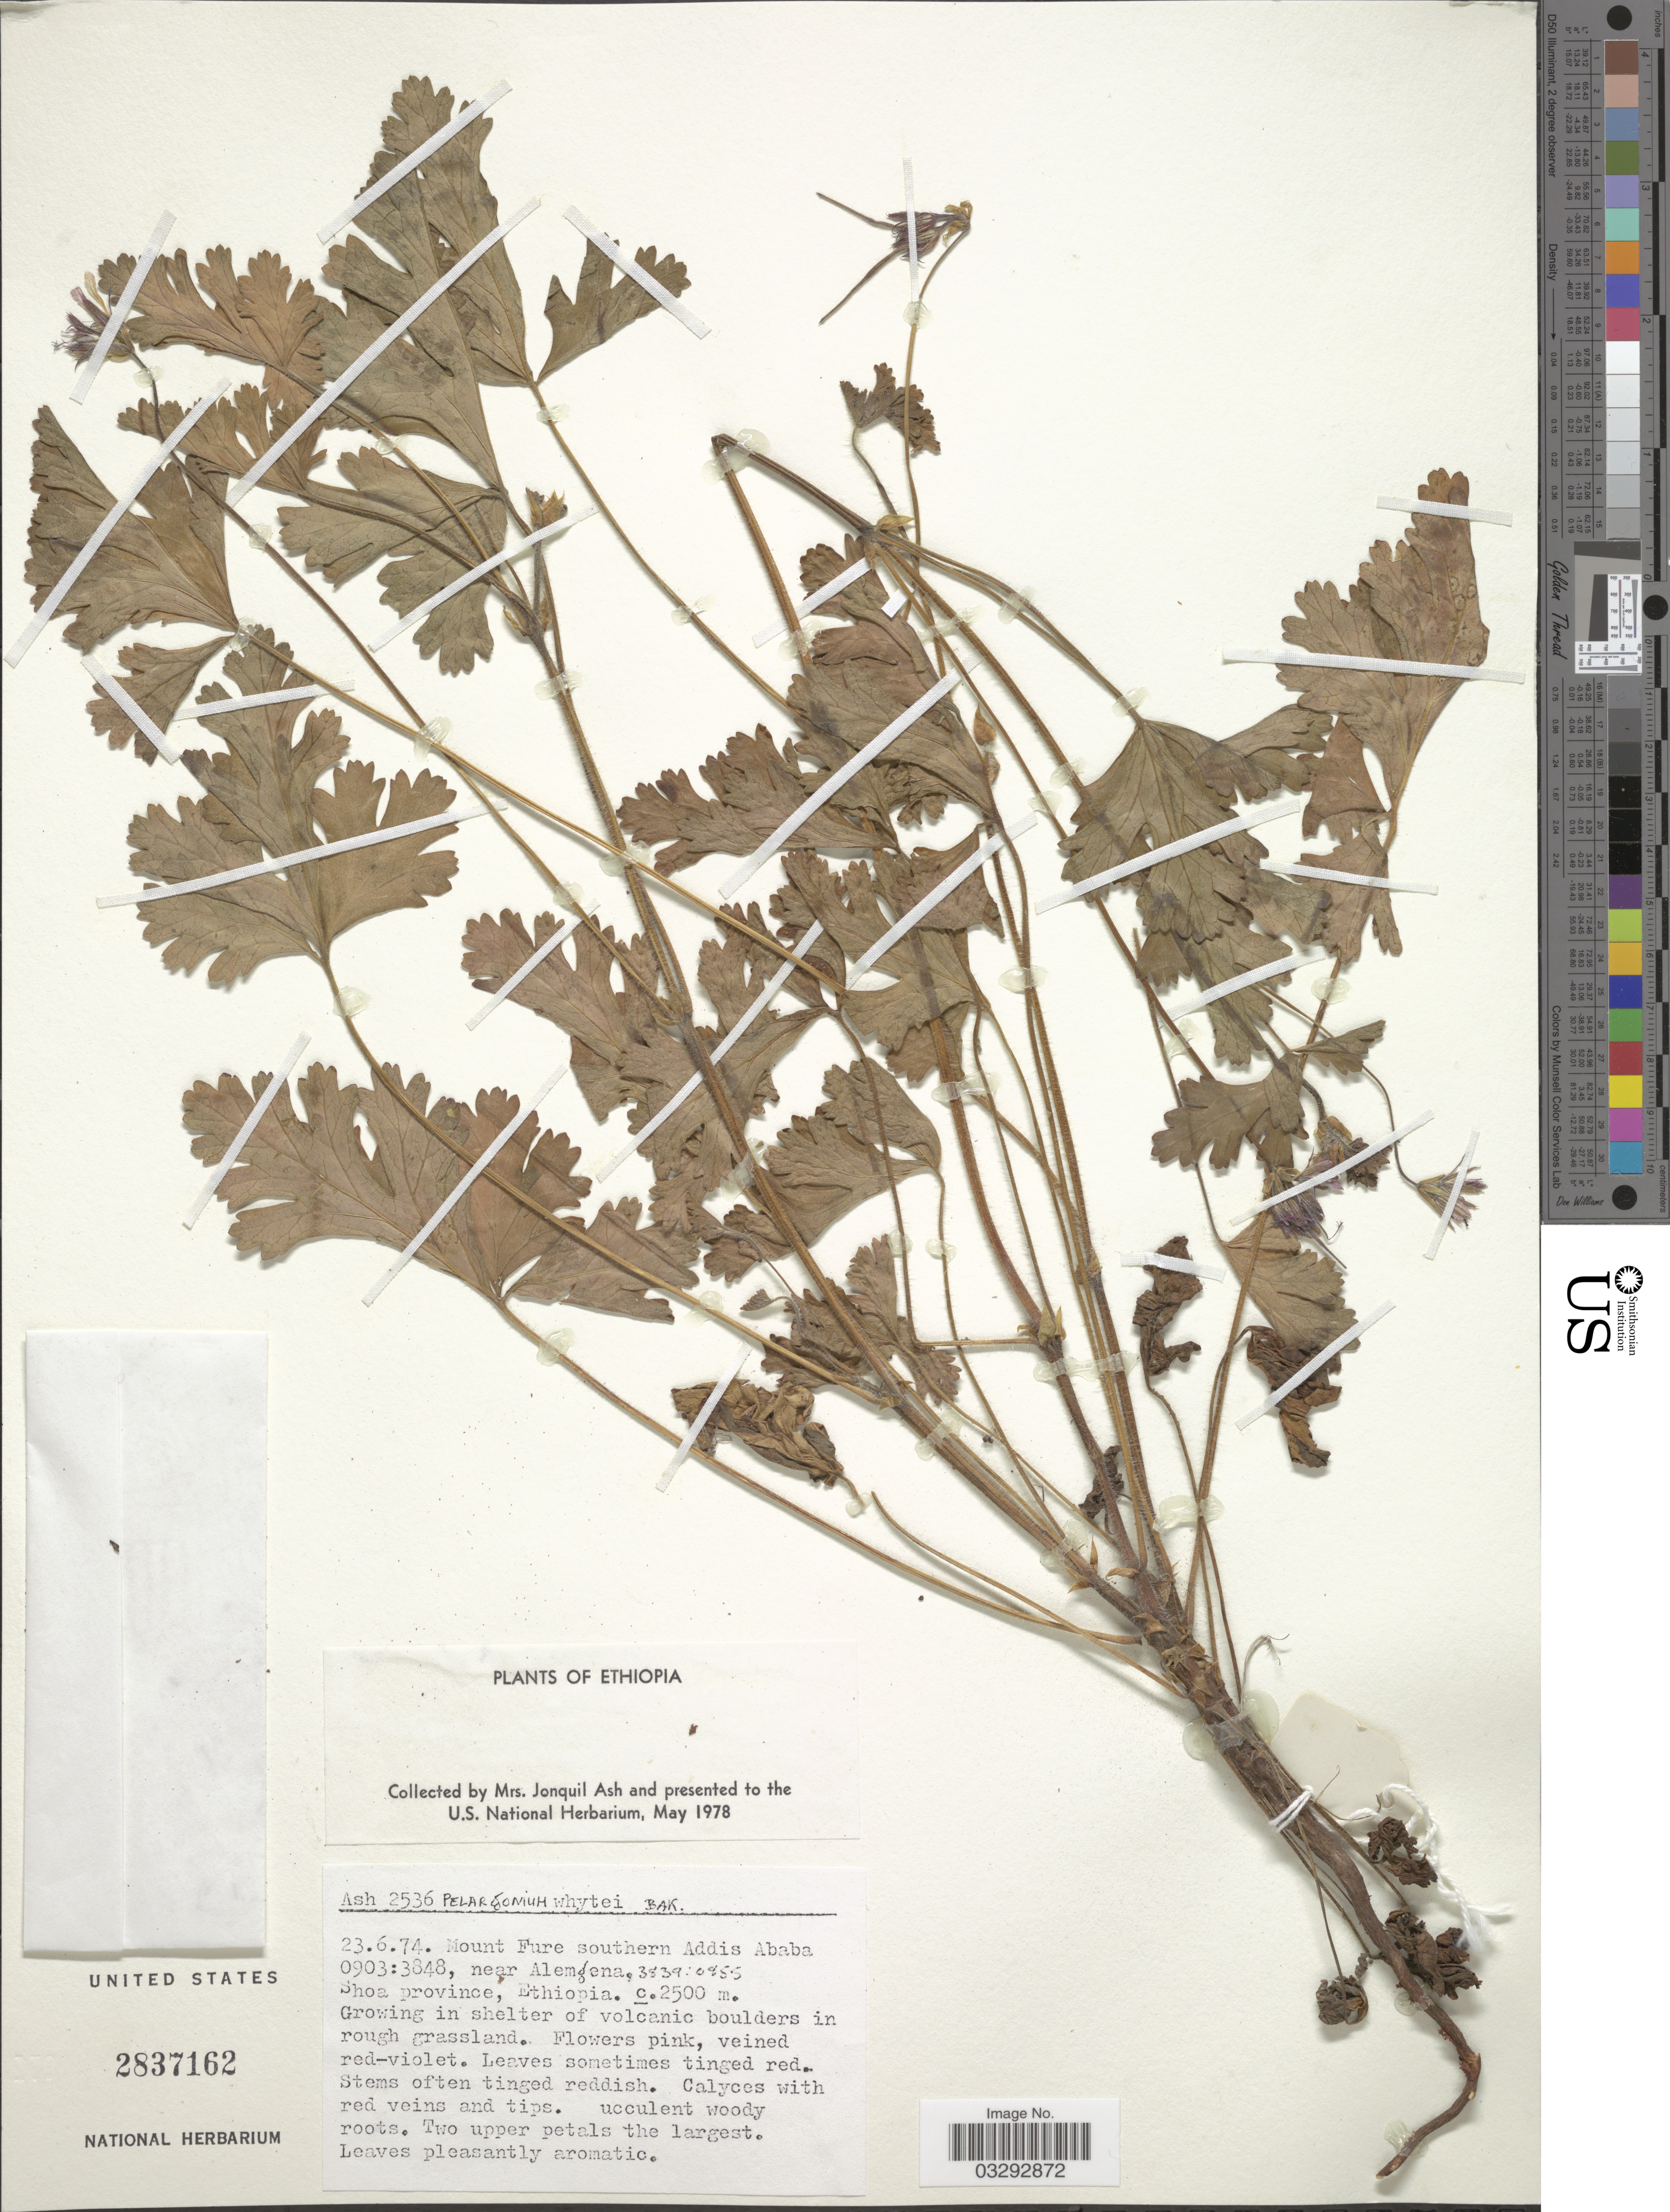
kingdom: Plantae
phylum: Tracheophyta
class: Magnoliopsida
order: Geraniales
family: Geraniaceae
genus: Pelargonium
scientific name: Pelargonium whytei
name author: Baker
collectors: J. Ash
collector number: Ash2536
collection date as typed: Transcribed d/m/y: 23/6/74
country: Ethiopia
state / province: Addis Ababa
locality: Mount Fure southern Addis Ababa 0903:3848, near Alemgena, 3839:0985 [interpreted], Shoa Province.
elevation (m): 2500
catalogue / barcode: US 2837162